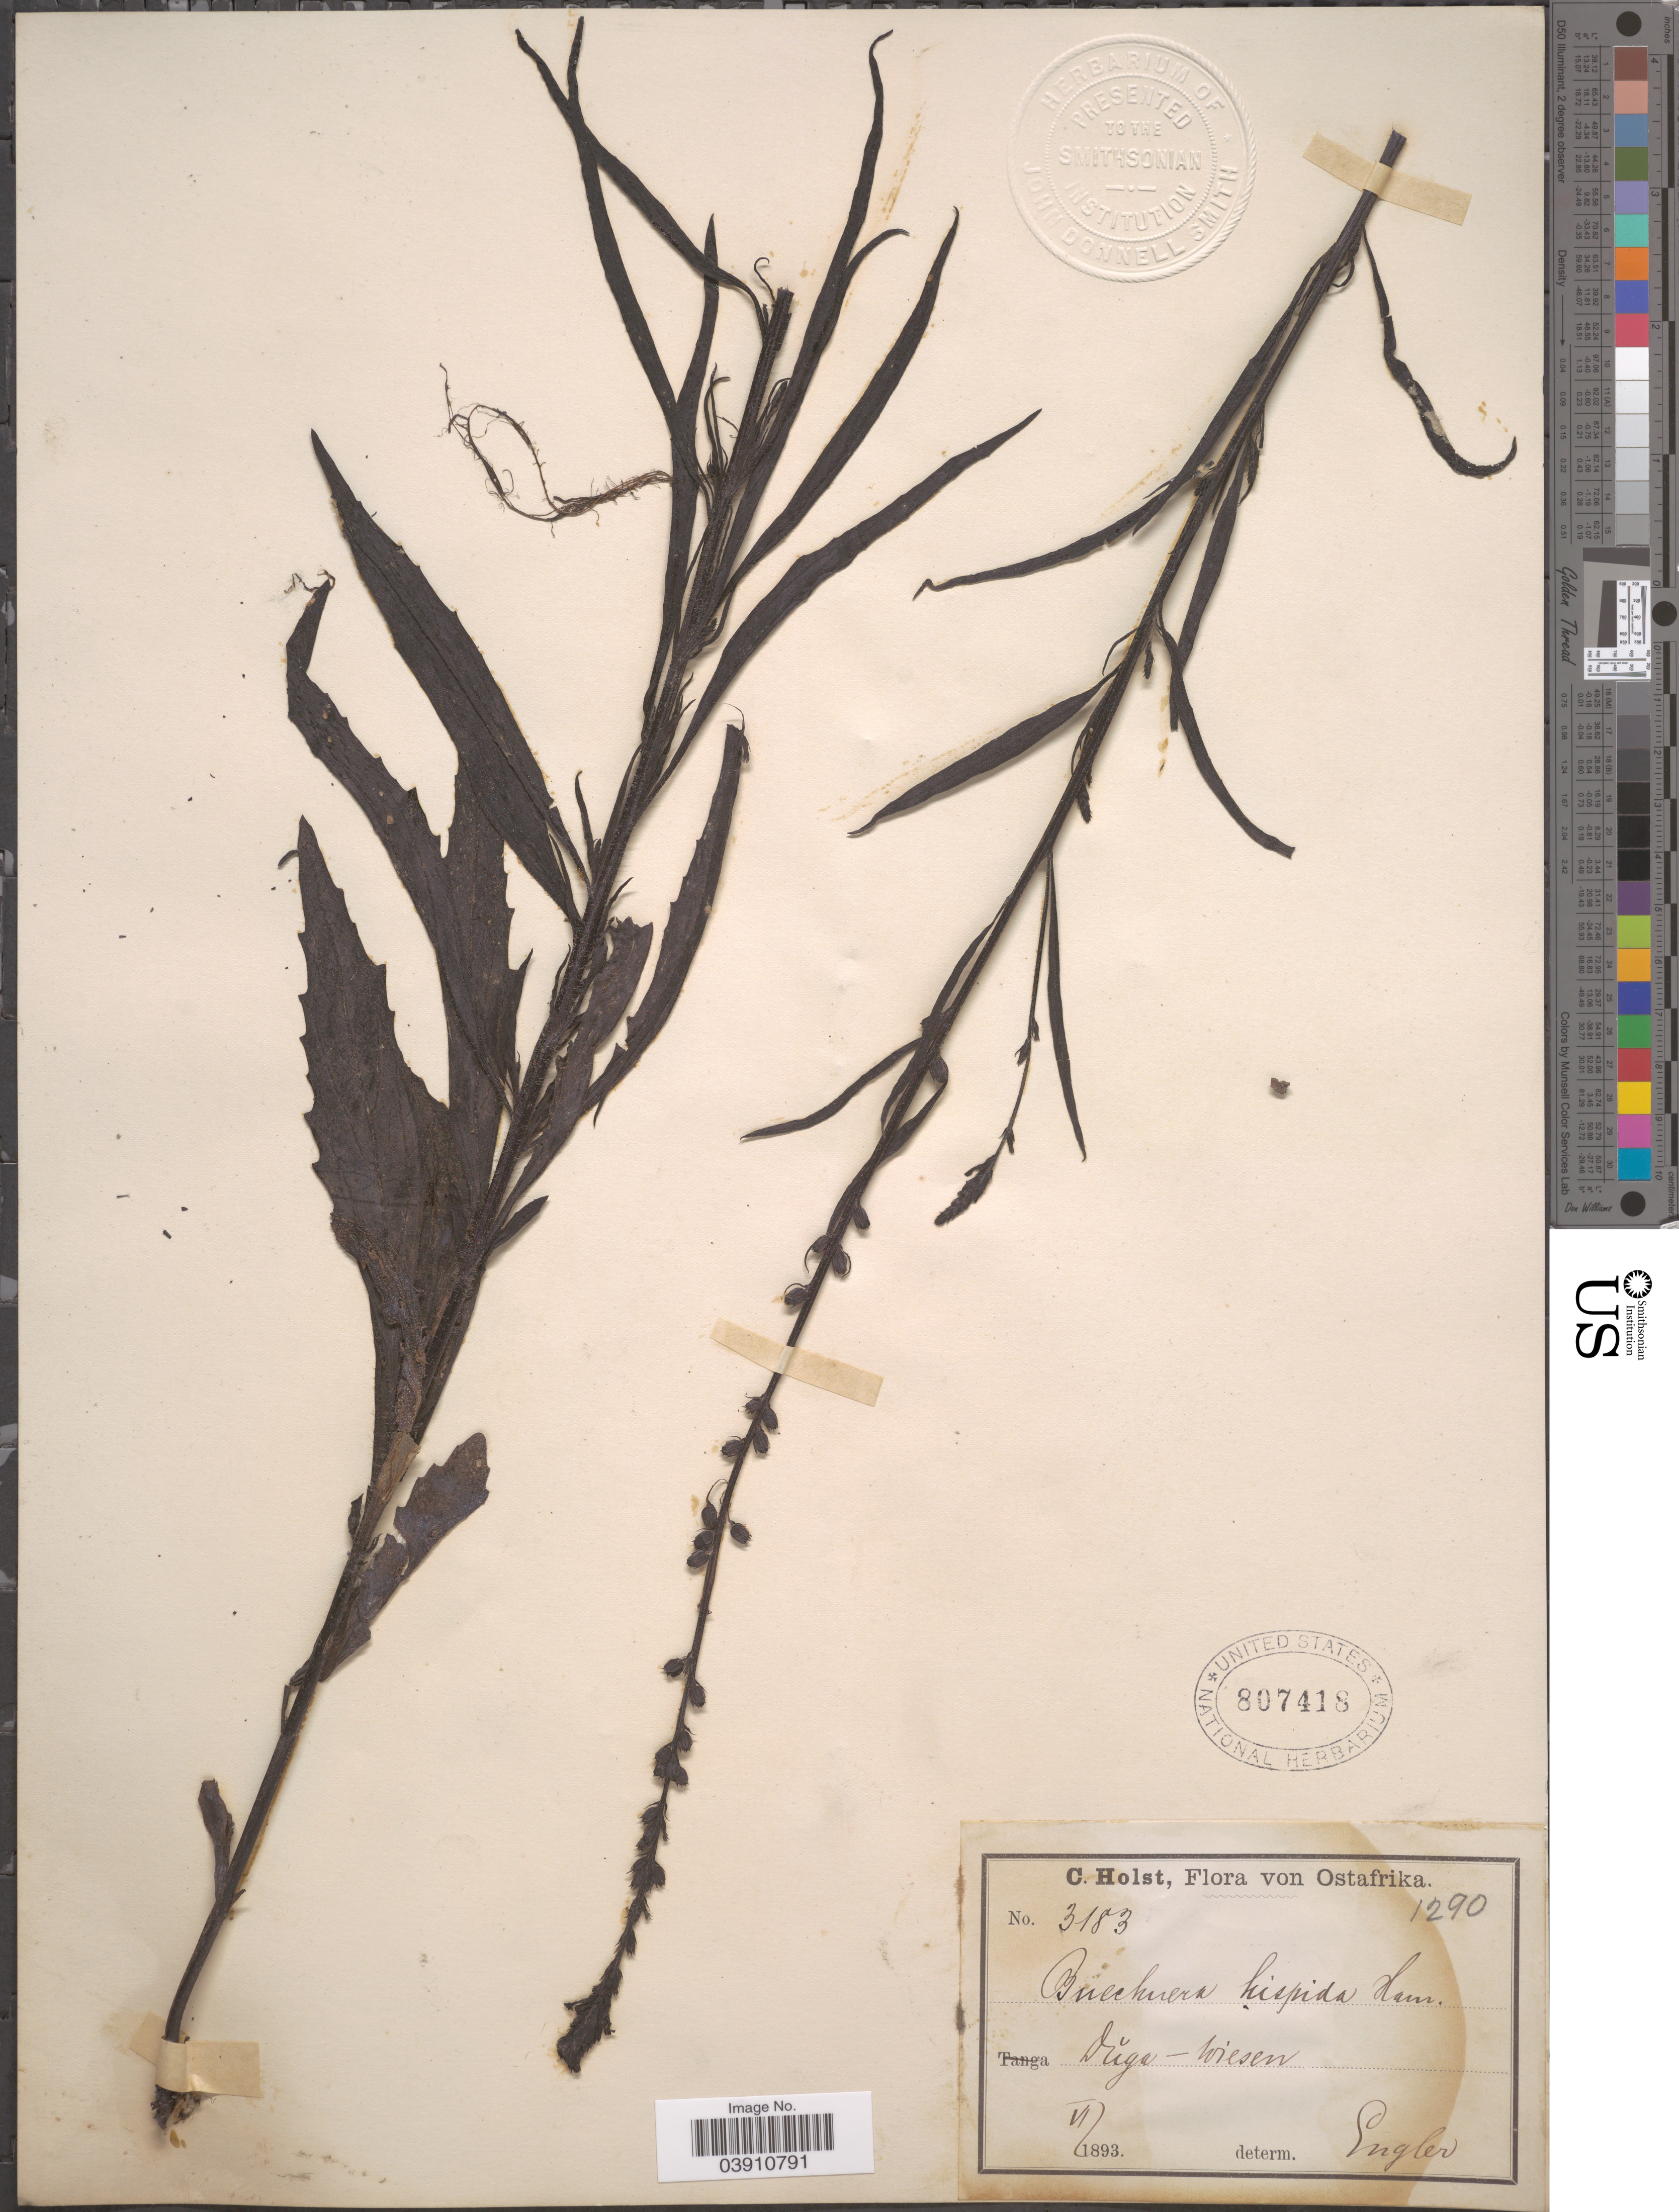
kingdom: Plantae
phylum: Tracheophyta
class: Magnoliopsida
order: Lamiales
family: Orobanchaceae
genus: Buchnera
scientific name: Buchnera hispida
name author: Buch.-Ham. ex D. Don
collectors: C. H. Holst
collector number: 3183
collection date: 1893-06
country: Tanzania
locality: Ostafrika. Dûga-Wiesen.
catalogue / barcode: US 807418